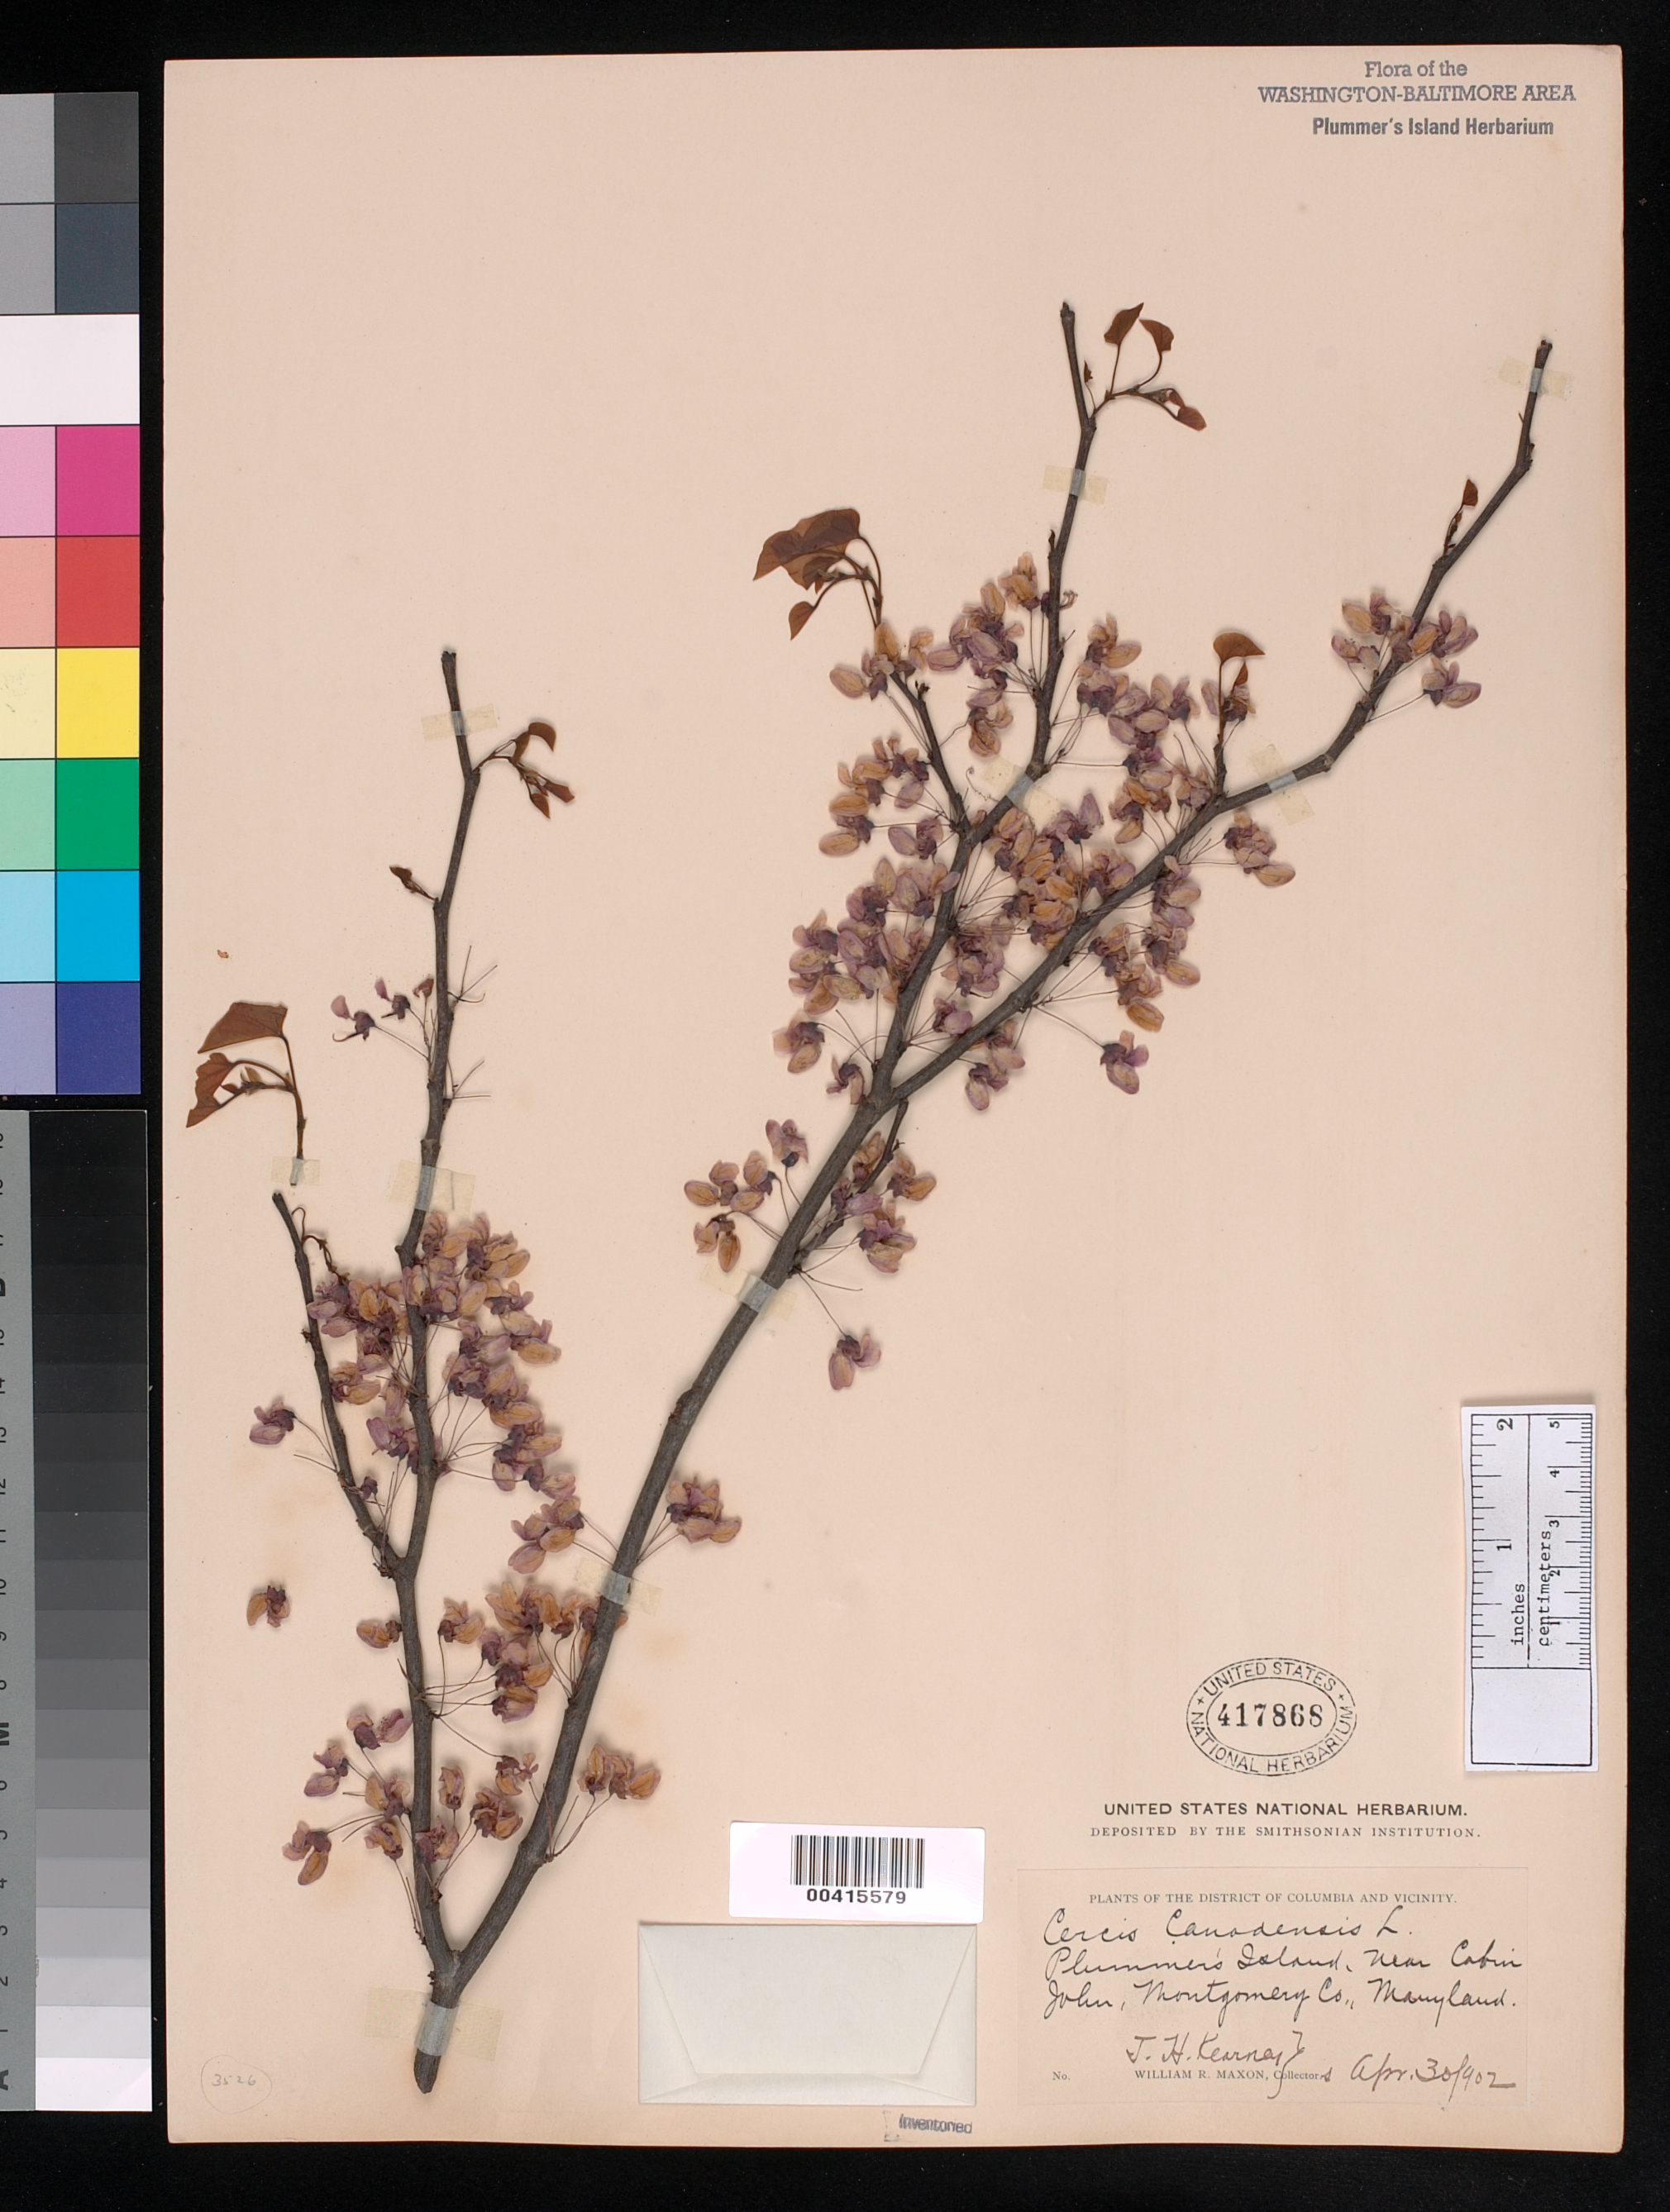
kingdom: Plantae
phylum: Tracheophyta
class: Magnoliopsida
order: Fabales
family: Fabaceae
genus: Cercis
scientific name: Cercis canadensis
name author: L.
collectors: T. H. Kearney & W. R. Maxon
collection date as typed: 30 Apr 1902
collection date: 1902-04-30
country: United States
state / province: Maryland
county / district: Montgomery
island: Plummers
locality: Plummer's Island C. & O. Canal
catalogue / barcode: US 417868